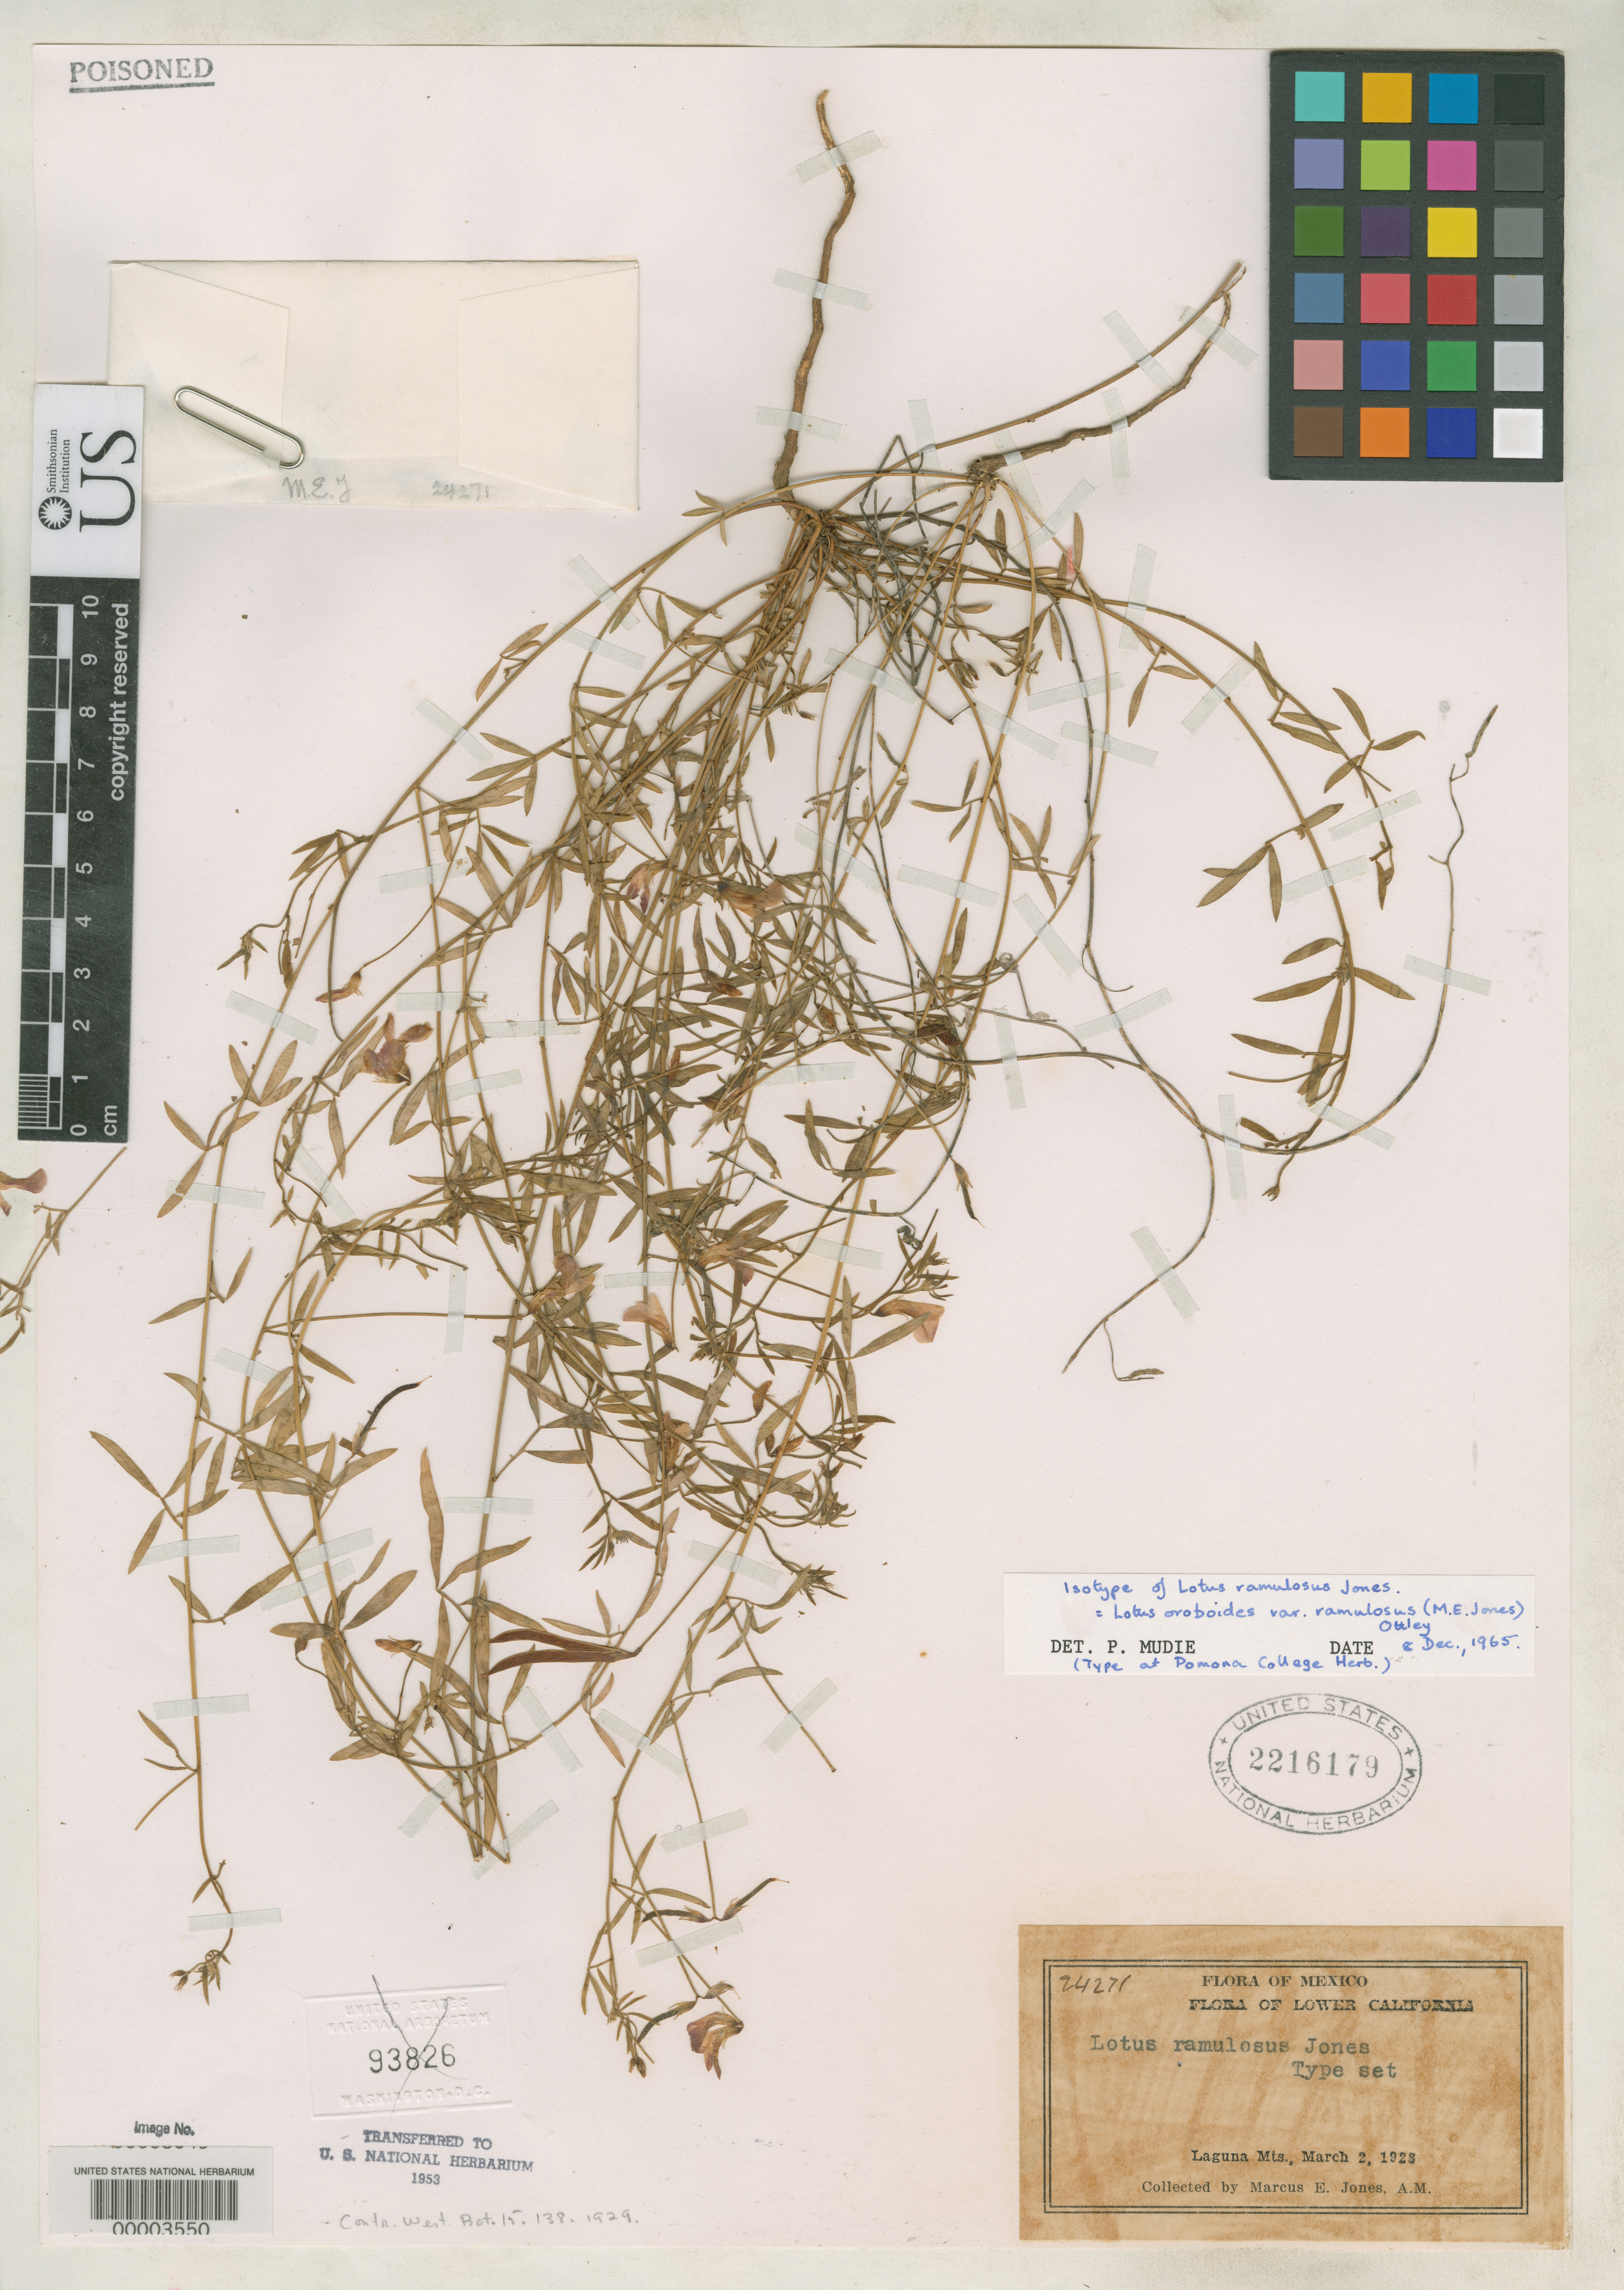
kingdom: Plantae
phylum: Tracheophyta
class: Magnoliopsida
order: Fabales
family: Fabaceae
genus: Lotus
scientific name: Lotus ramulosus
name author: M.E. Jones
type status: Isotype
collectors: M. E. Jones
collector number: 24271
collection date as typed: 02 Mar 1928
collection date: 1928-03-02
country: Mexico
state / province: Baja California Norte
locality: Laguna Mountains.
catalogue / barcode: US 2216179